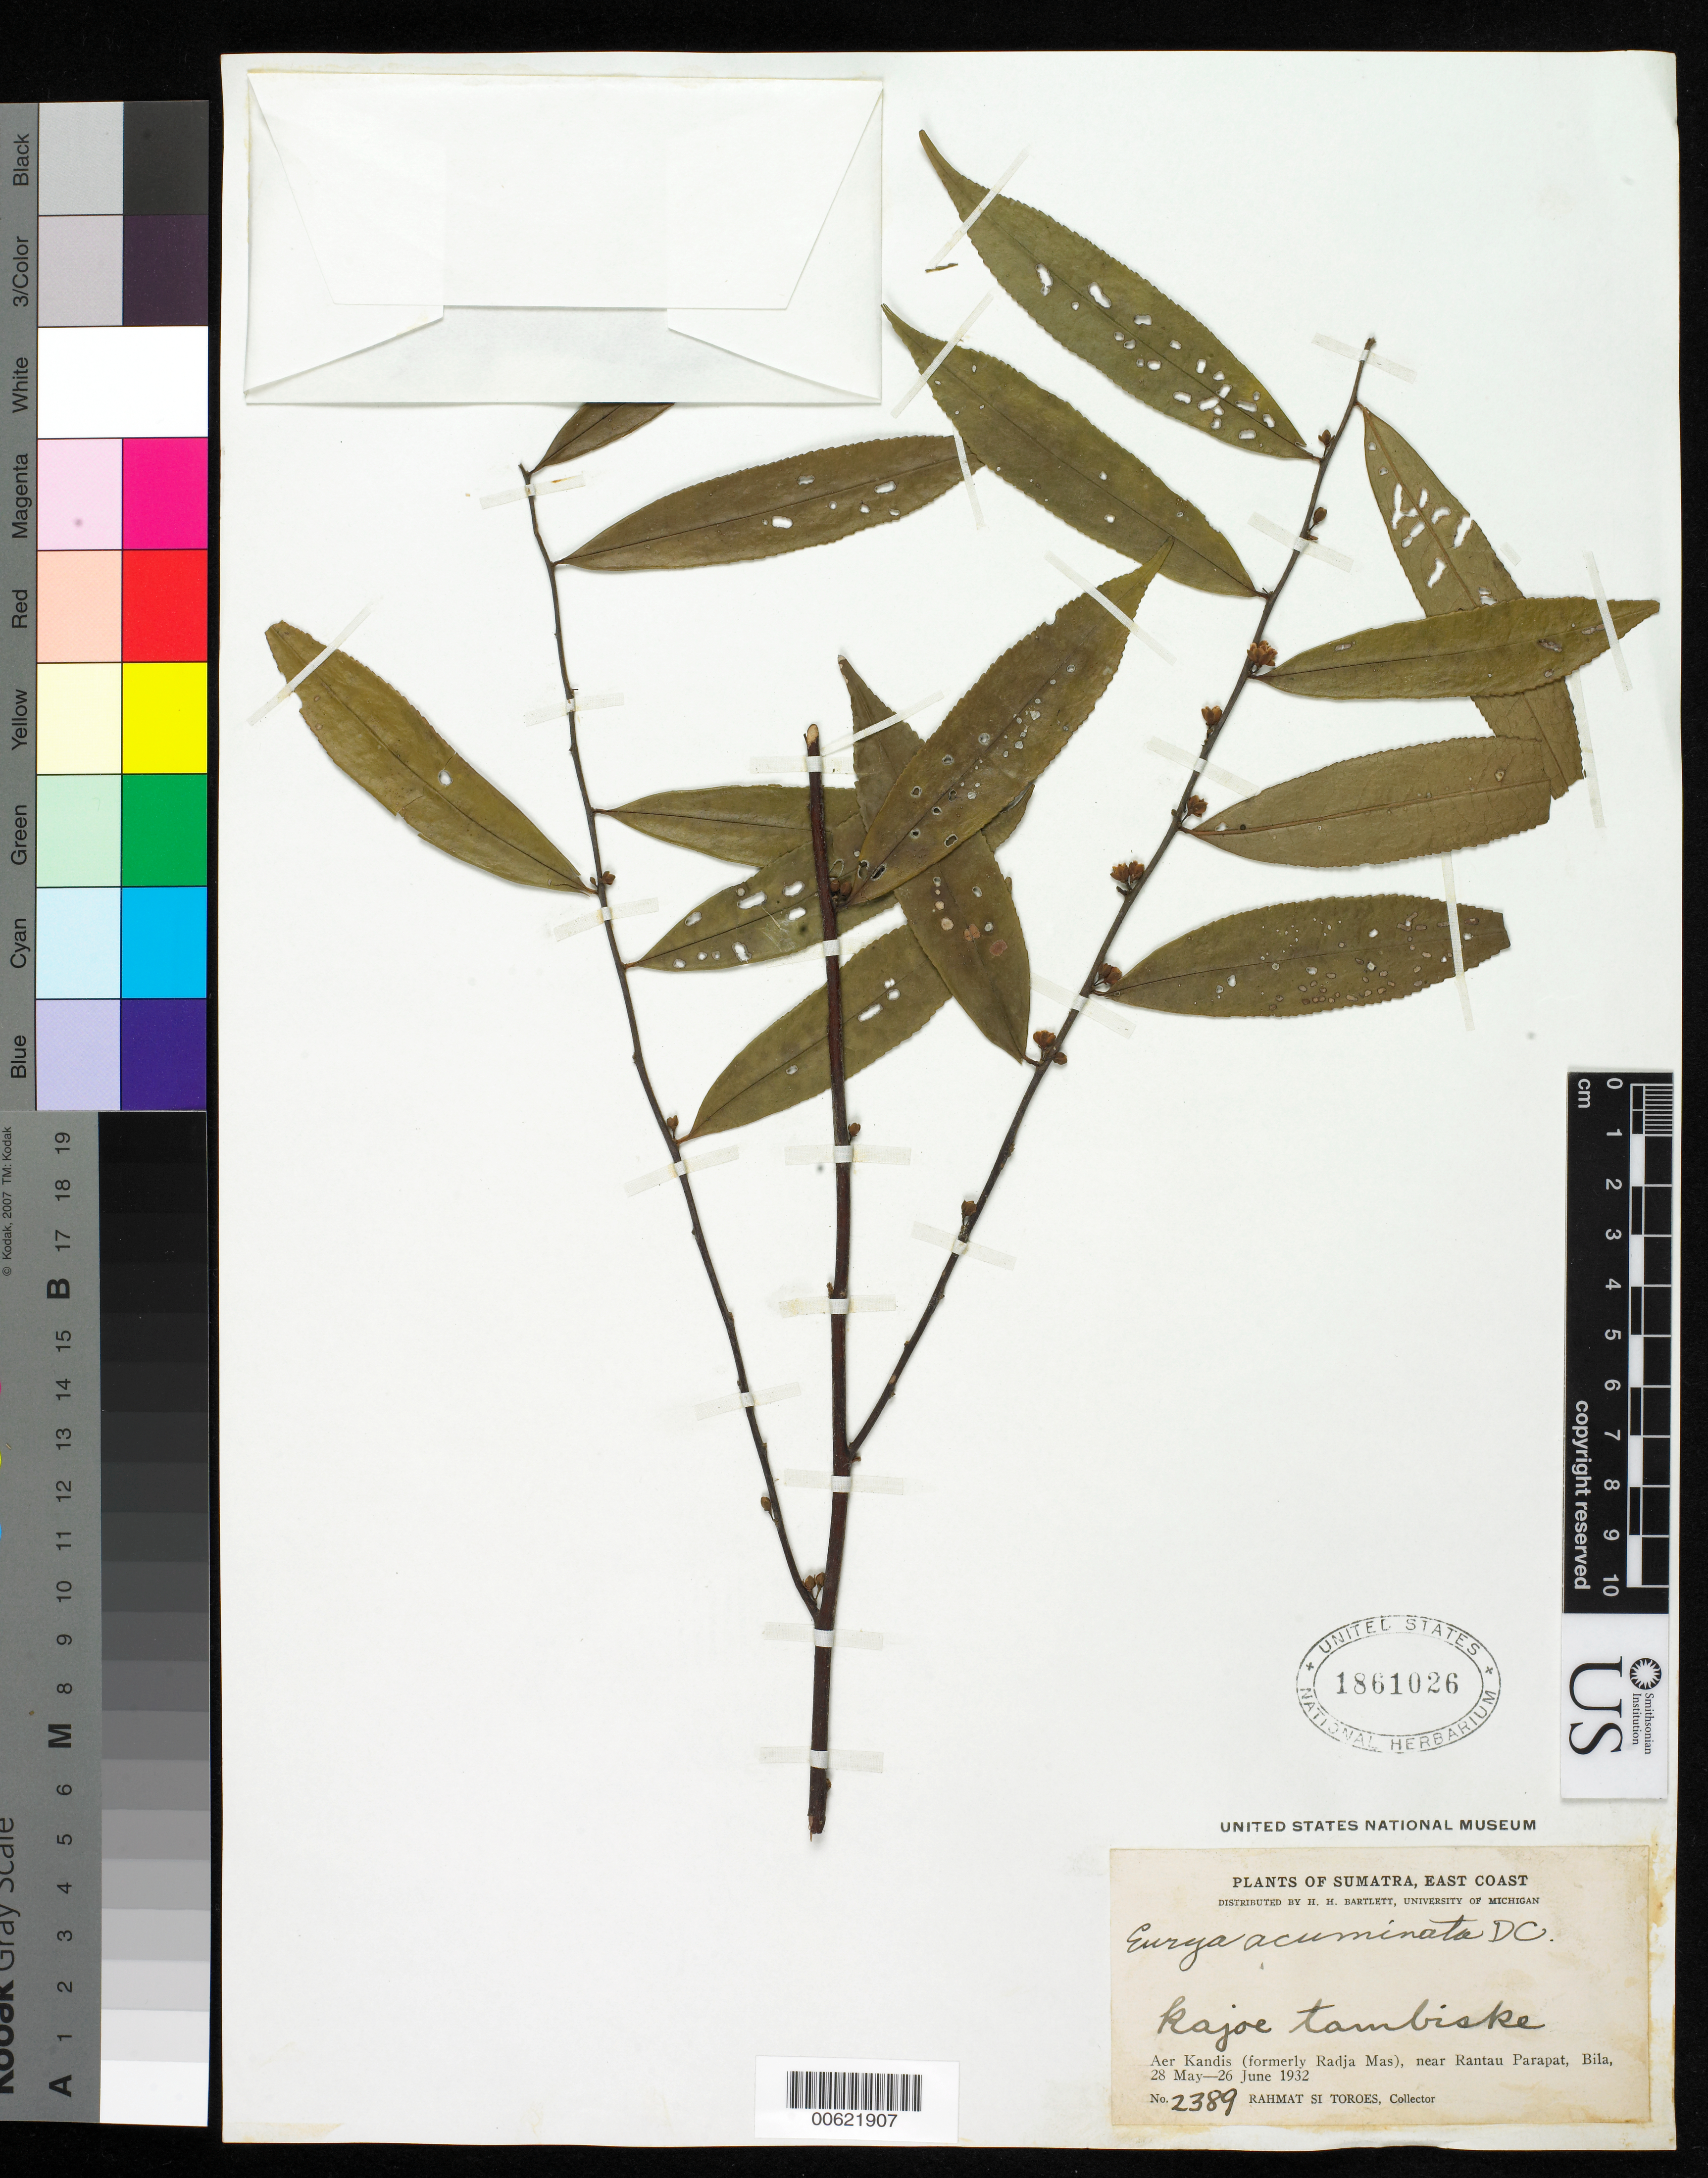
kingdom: Plantae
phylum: Tracheophyta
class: Magnoliopsida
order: Ericales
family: Pentaphylacaceae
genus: Eurya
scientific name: Eurya acuminata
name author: DC.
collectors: Rahmat Si Boeea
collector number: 2389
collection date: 1932-05-28/1932-06-26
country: Indonesia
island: Sumatra I.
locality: (East Coast) Aer Kandis (formerly Radja Mas), near Rantau Parapat, Bila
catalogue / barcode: US 1861026